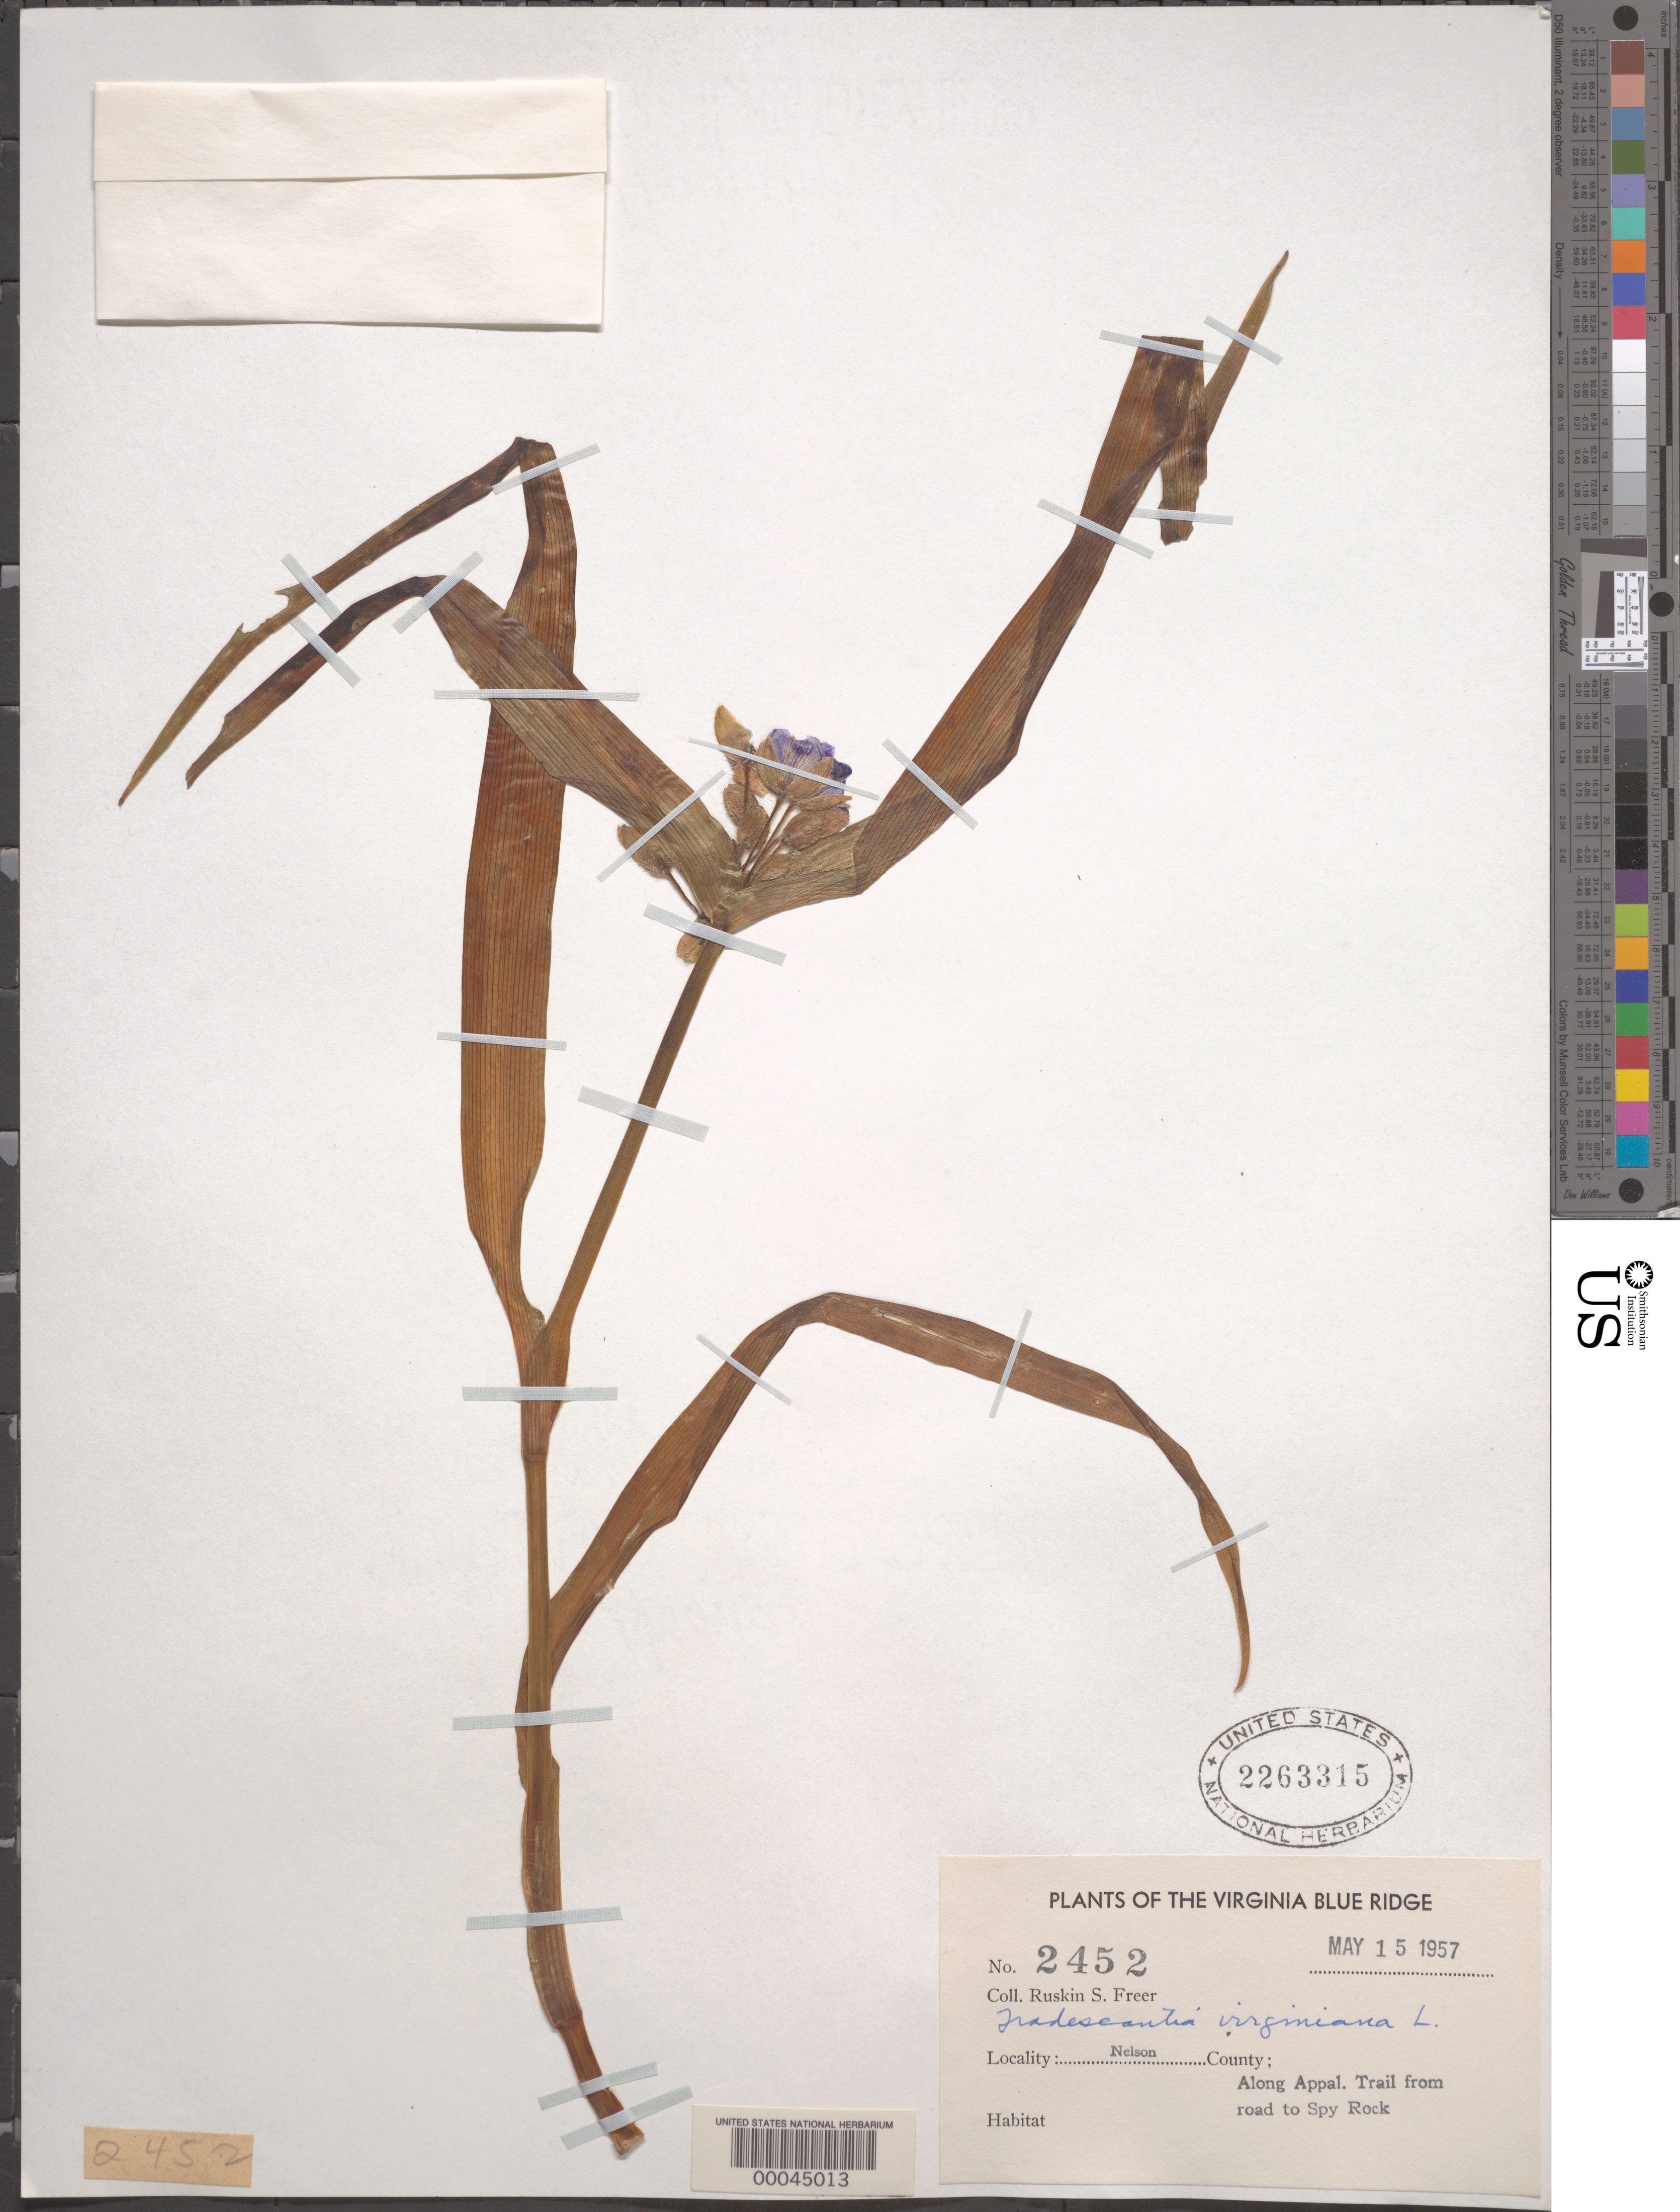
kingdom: Plantae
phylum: Tracheophyta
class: Liliopsida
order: Commelinales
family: Commelinaceae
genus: Tradescantia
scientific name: Tradescantia virginiana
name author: L.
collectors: R. Freer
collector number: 2452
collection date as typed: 15 May 1957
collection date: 1957-05-15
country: United States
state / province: Virginia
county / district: Nelson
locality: Appal. trail from road to spy rock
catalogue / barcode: US 2263315